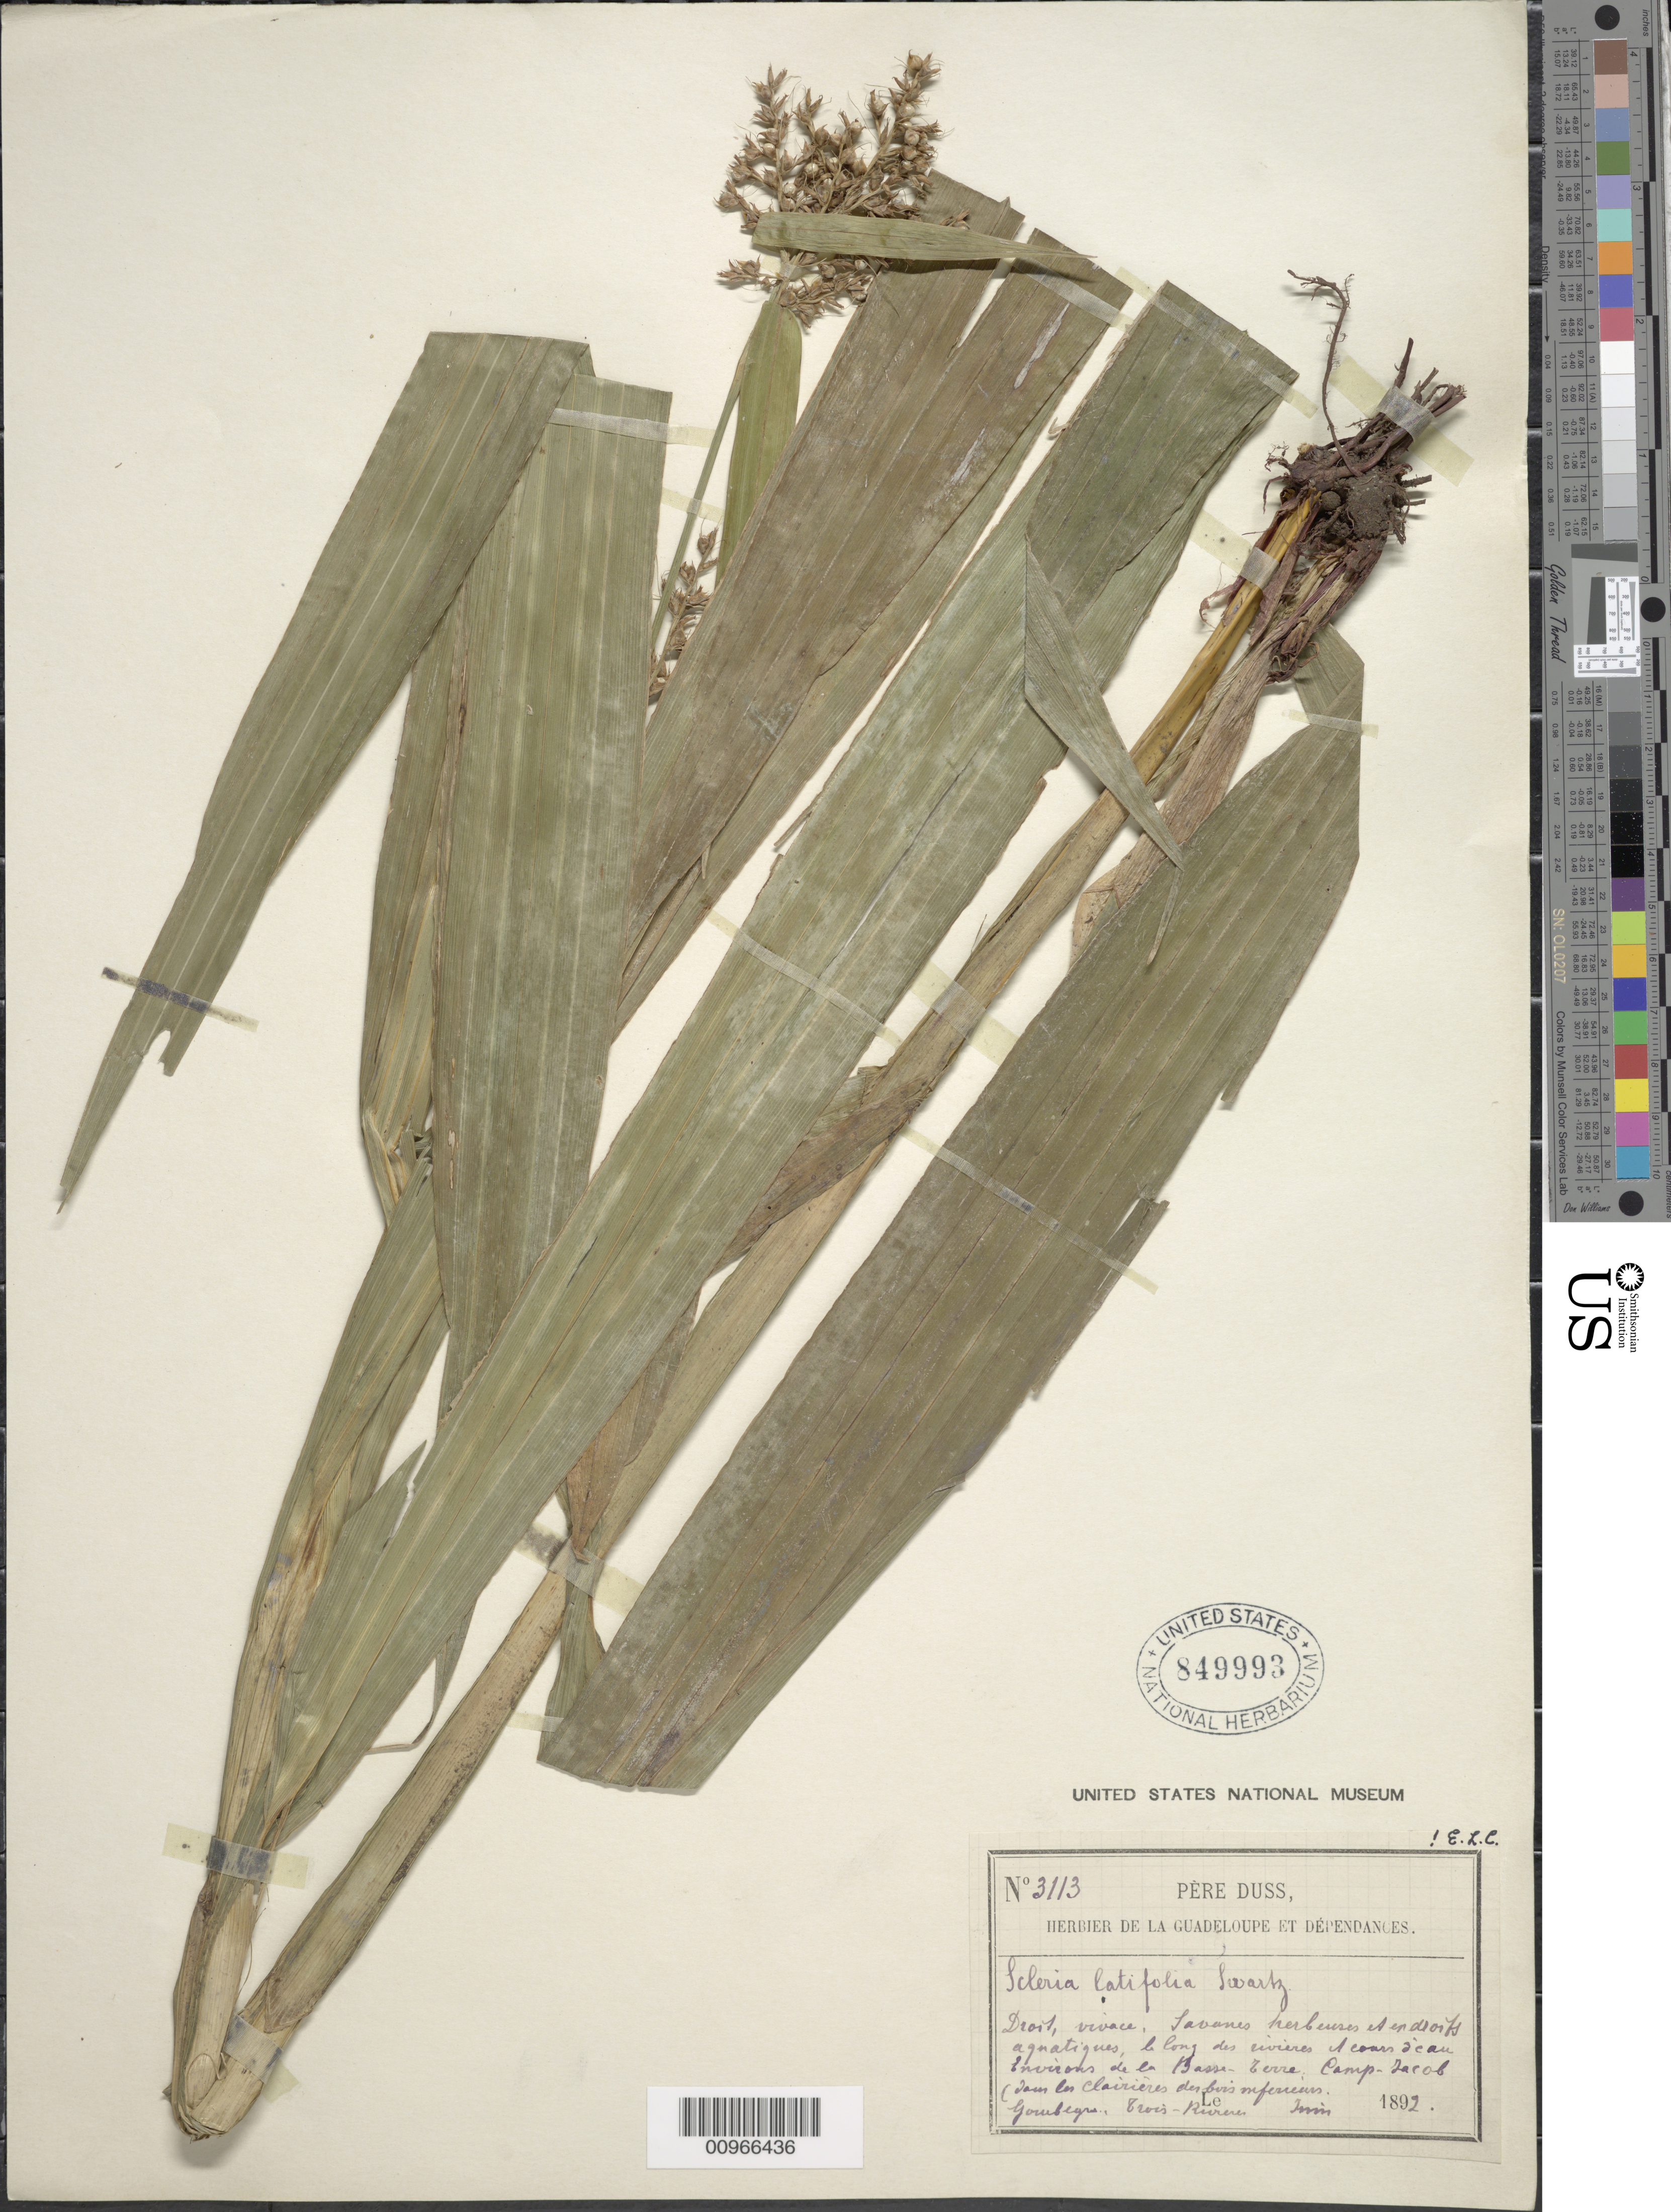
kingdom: Plantae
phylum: Tracheophyta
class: Liliopsida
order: Poales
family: Cyperaceae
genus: Scleria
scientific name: Scleria latifolia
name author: Sw.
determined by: Core, E. L.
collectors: Père Duss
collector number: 3113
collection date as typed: Jun 1892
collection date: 1892-06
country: Guadeloupe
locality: Environs de Basse Terre, Camp Jacob (dans les Chavières des "bois inferieurs"), Goubeyre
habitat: "savanes herbeses et en froits aquatiques le long des rivieres et coars d'eau"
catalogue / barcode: US 849993